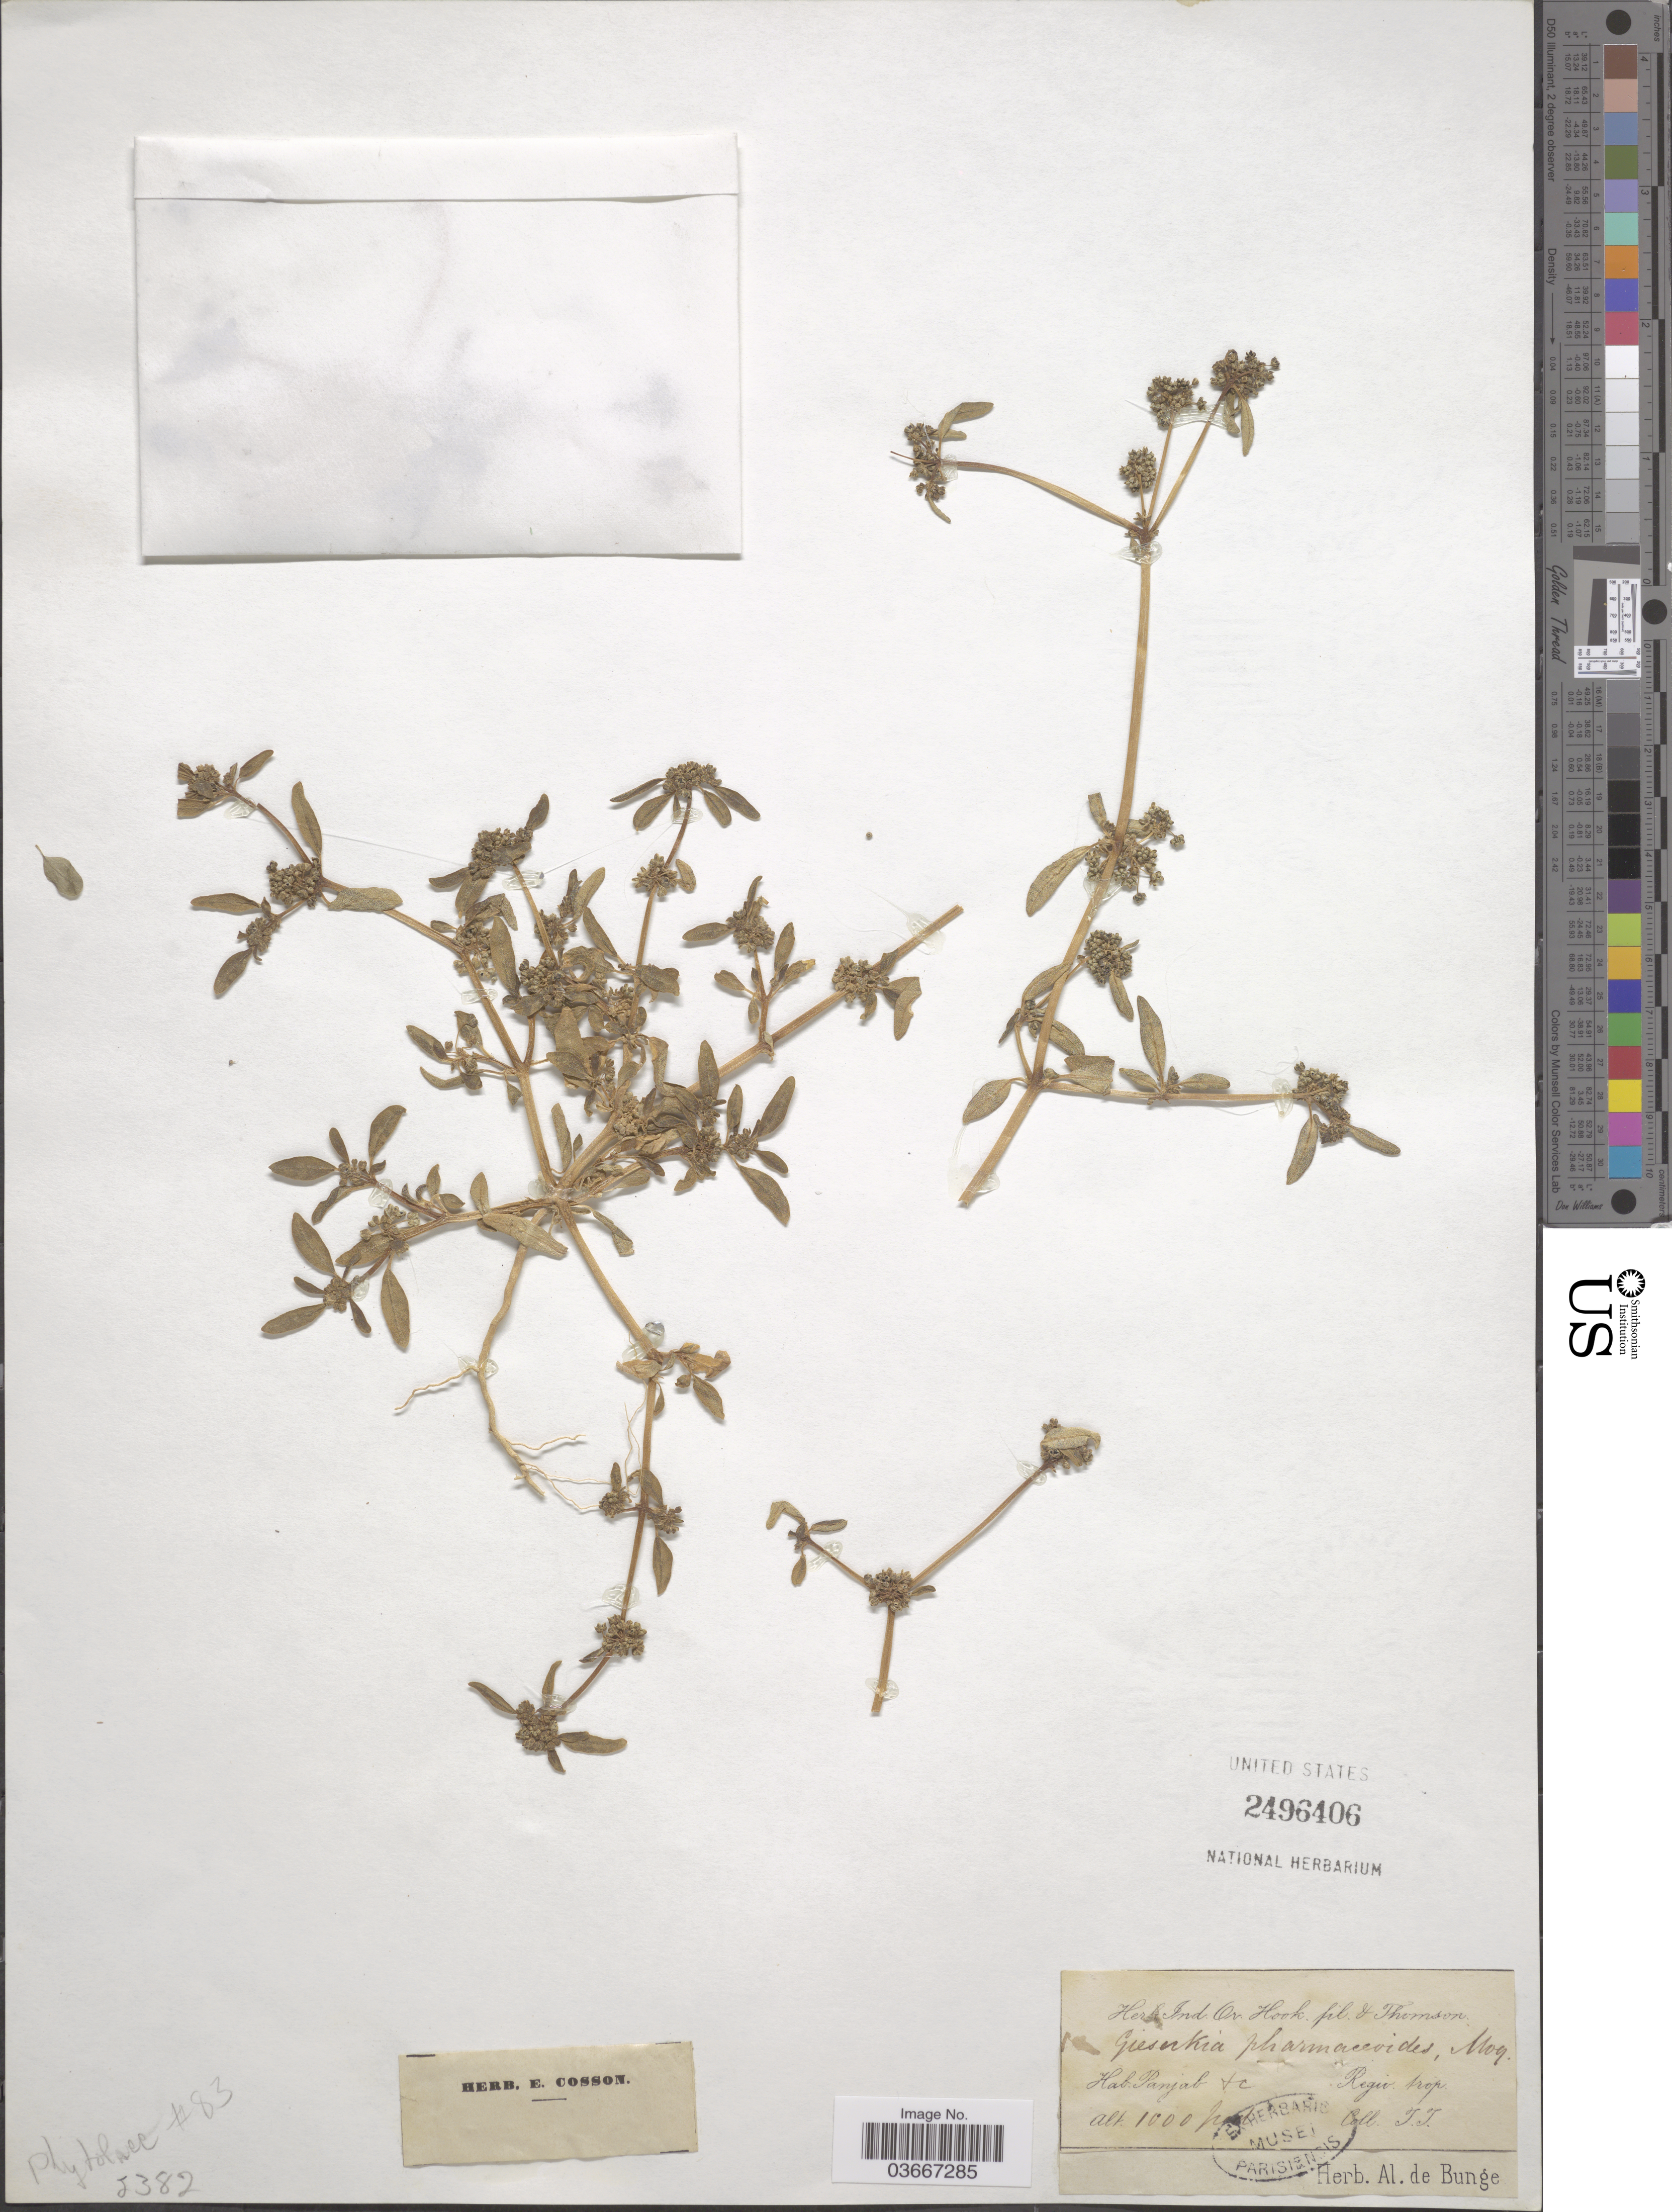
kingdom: Plantae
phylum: Tracheophyta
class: Magnoliopsida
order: Caryophyllales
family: Gisekiaceae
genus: Gisekia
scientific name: Gisekia sp.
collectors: T. Thomson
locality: Panjab & c [interpreted]. Regio. trop.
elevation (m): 305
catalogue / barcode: US 2496406